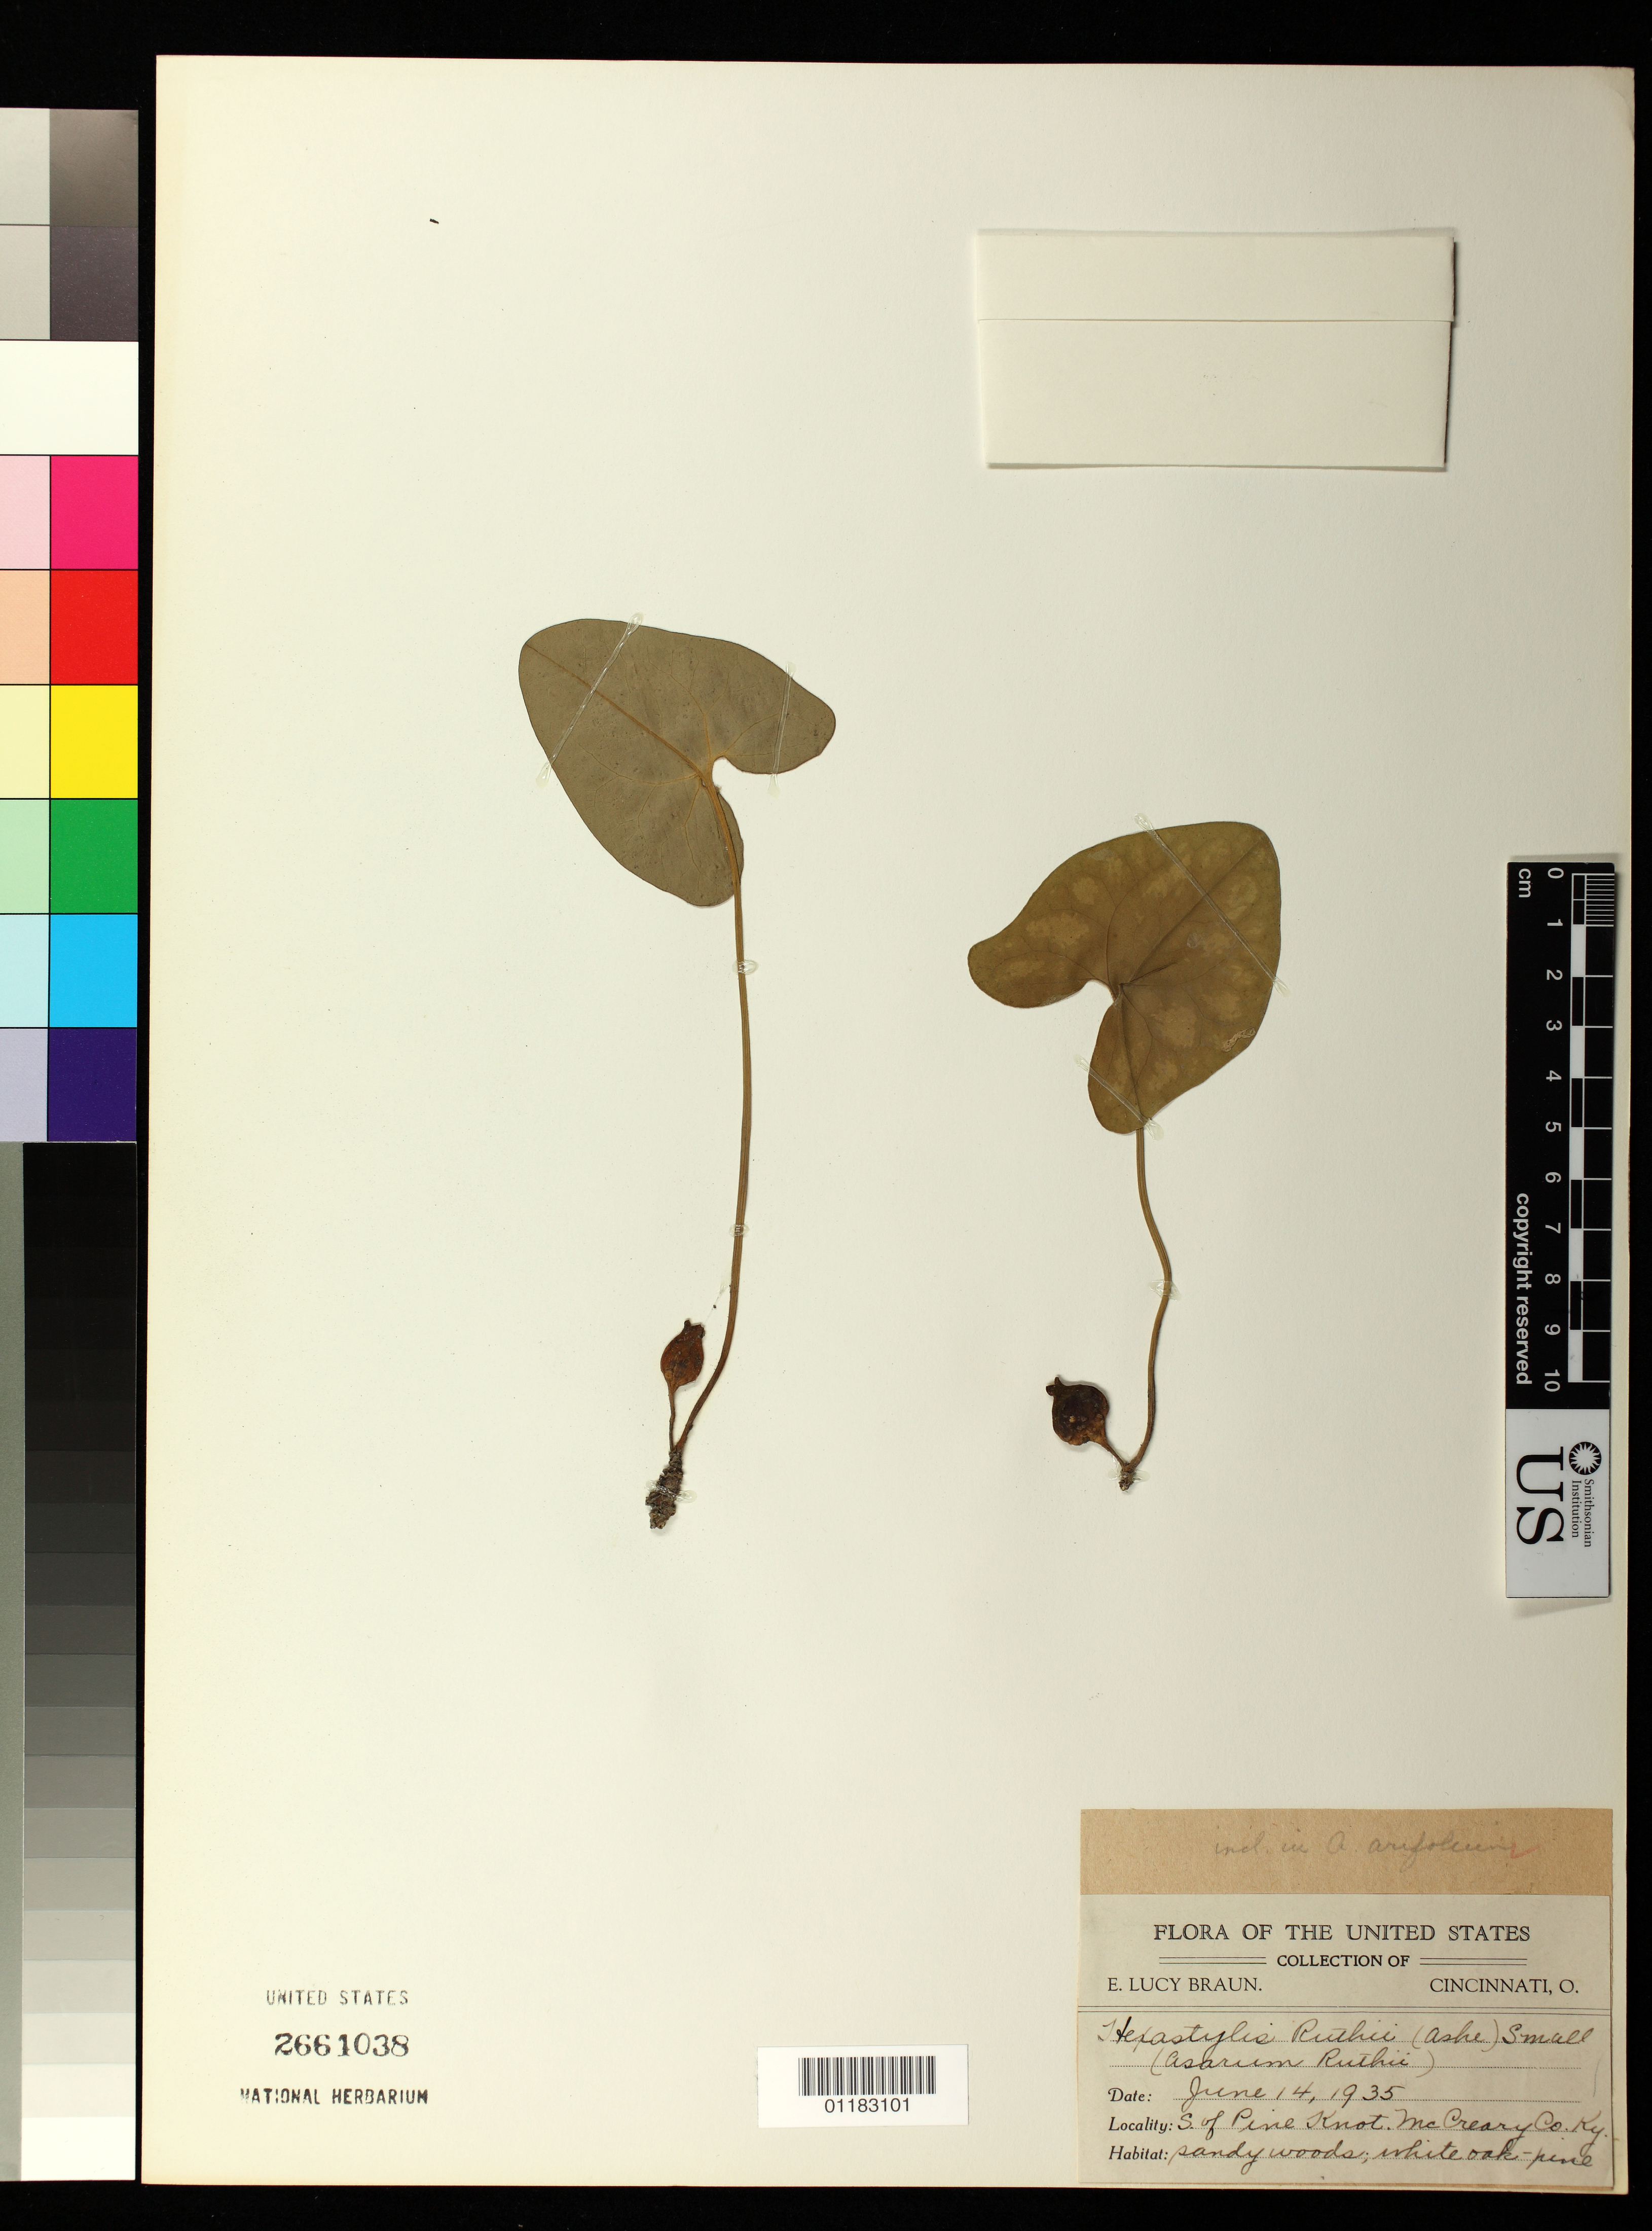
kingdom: Plantae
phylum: Tracheophyta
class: Magnoliopsida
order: Piperales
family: Aristolochiaceae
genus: Hexastylis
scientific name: Hexastylis ruthii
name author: Small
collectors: E. L. Braun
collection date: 1935-06-14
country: United States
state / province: Kentucky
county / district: McCreary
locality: South of Pine Knot, McCreary County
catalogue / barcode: US 2661038